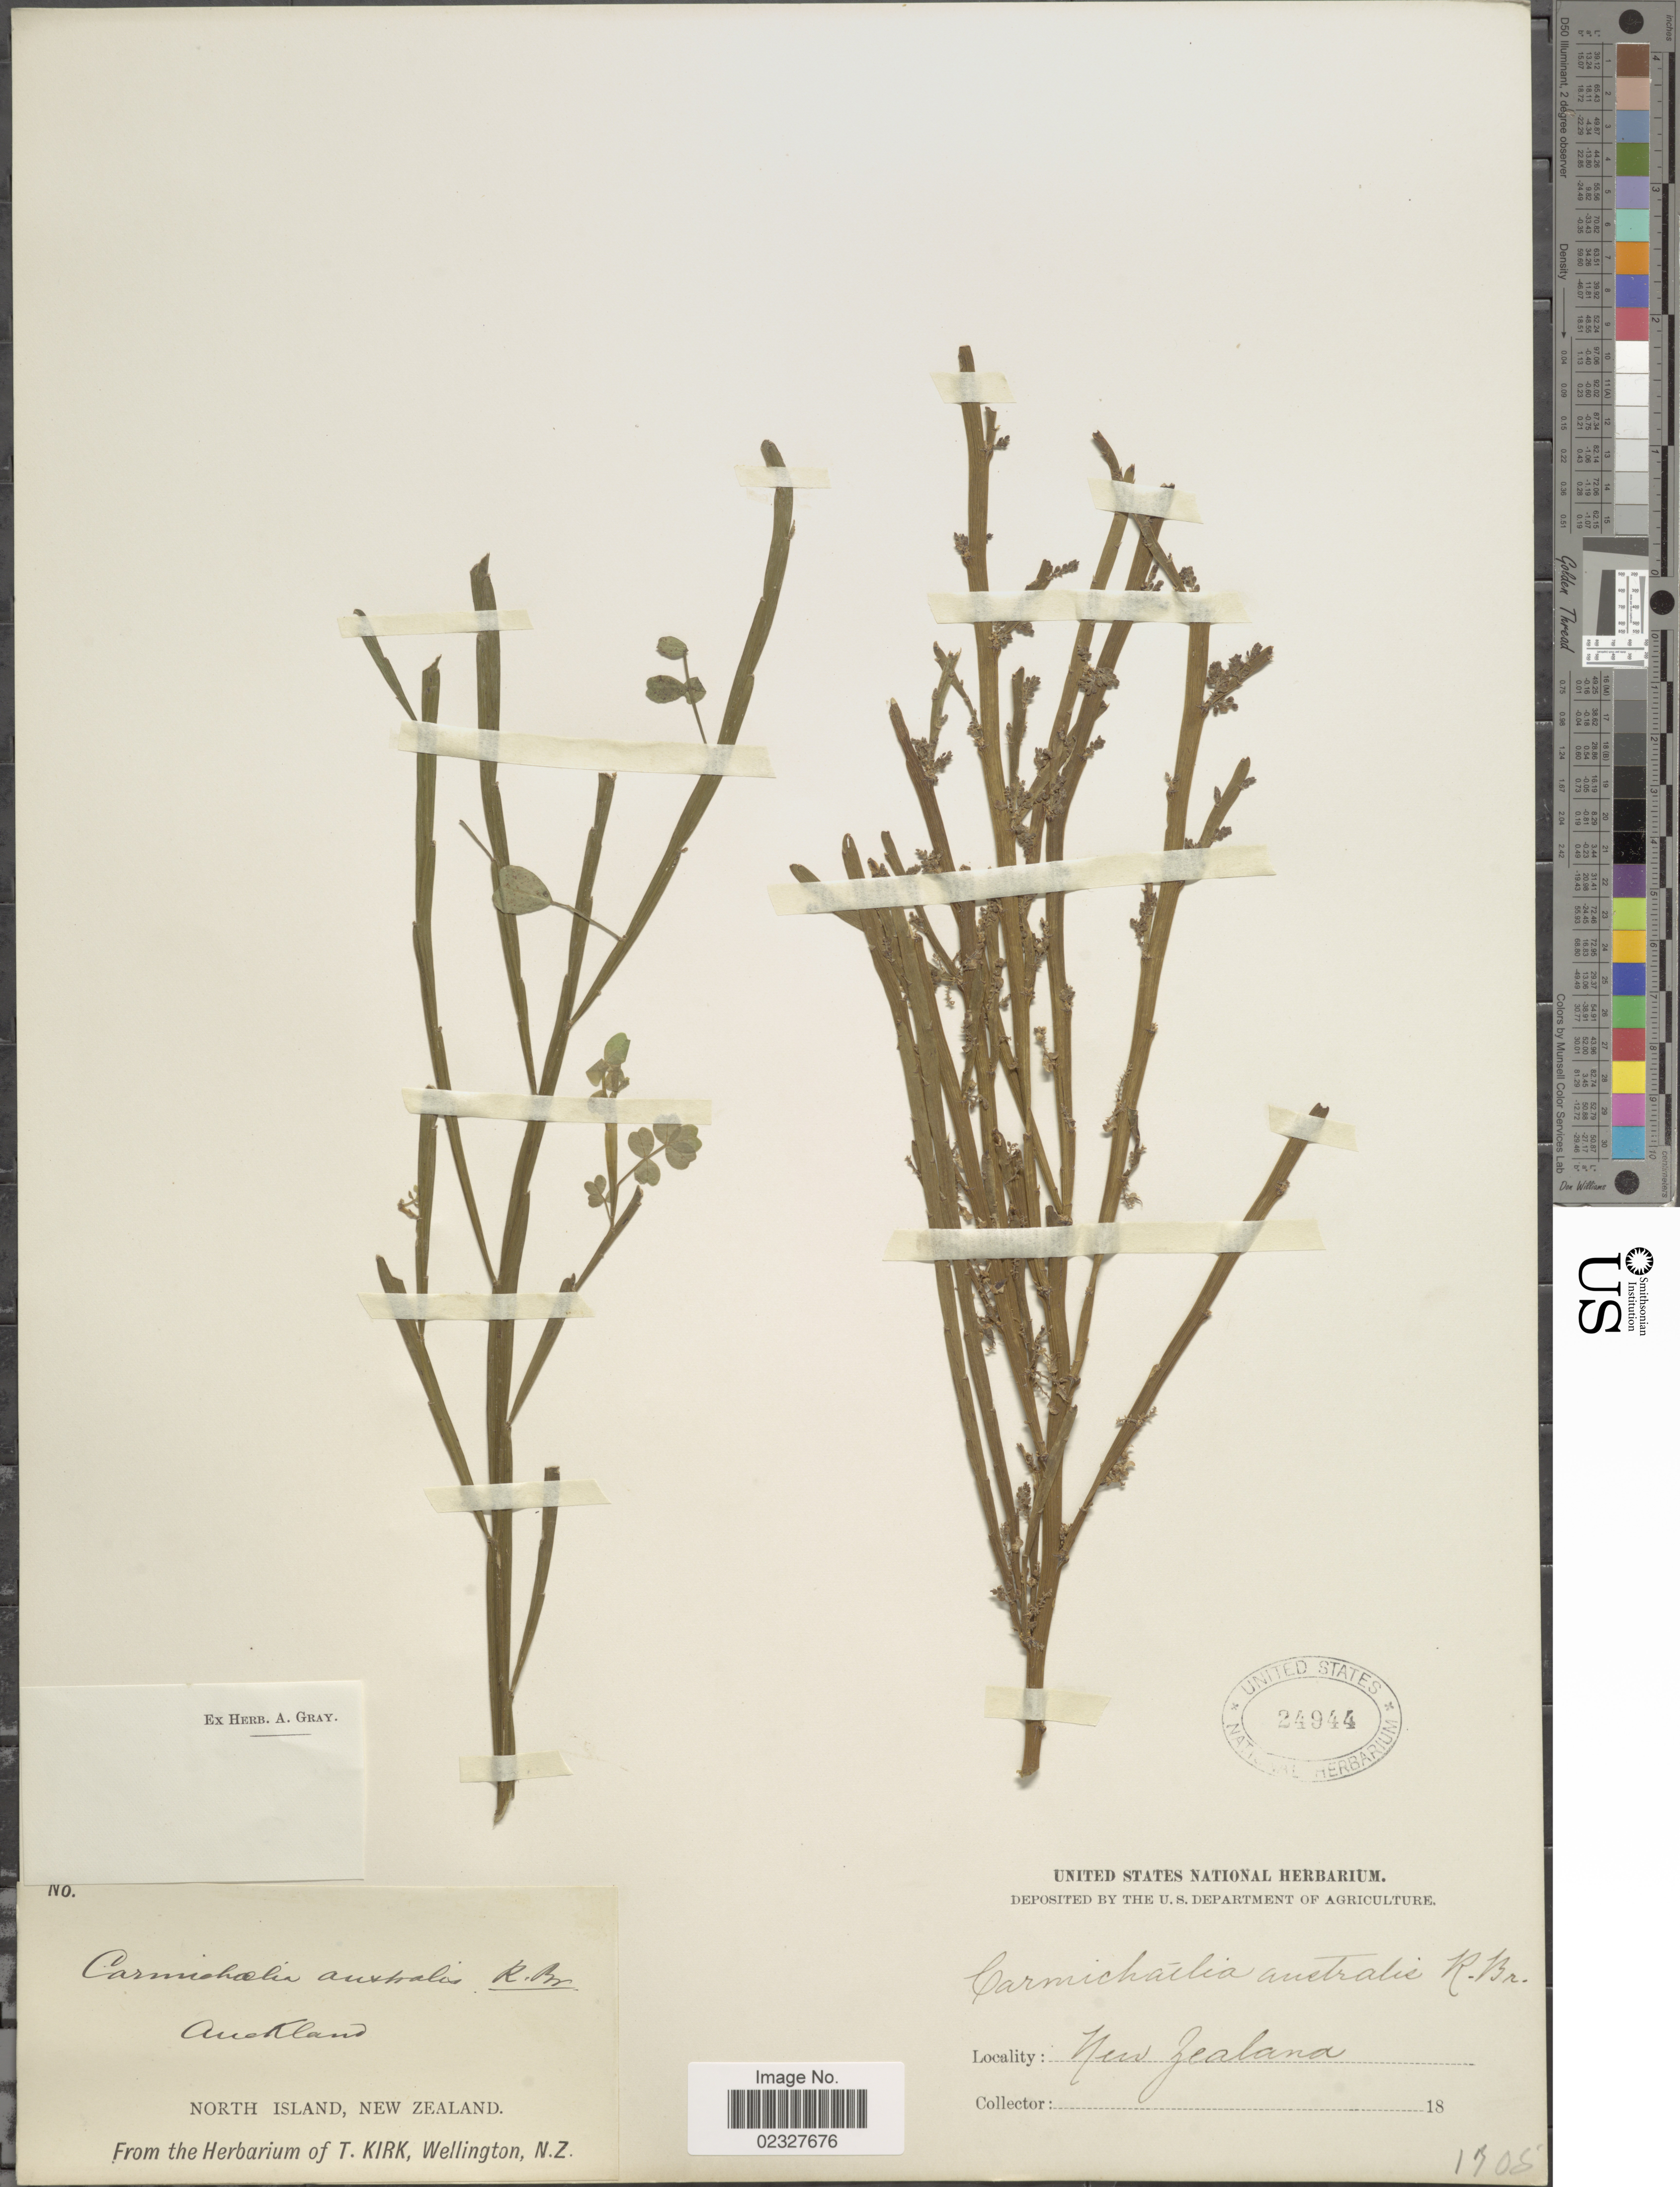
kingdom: Plantae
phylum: Tracheophyta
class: Magnoliopsida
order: Fabales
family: Fabaceae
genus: Carmichaelia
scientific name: Carmichaelia australis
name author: R. Br.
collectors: ex herb. T. Kirk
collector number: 1305*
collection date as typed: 18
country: New Zealand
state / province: Auckland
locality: North Island, New Zealand, Auckland.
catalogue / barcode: US 24944